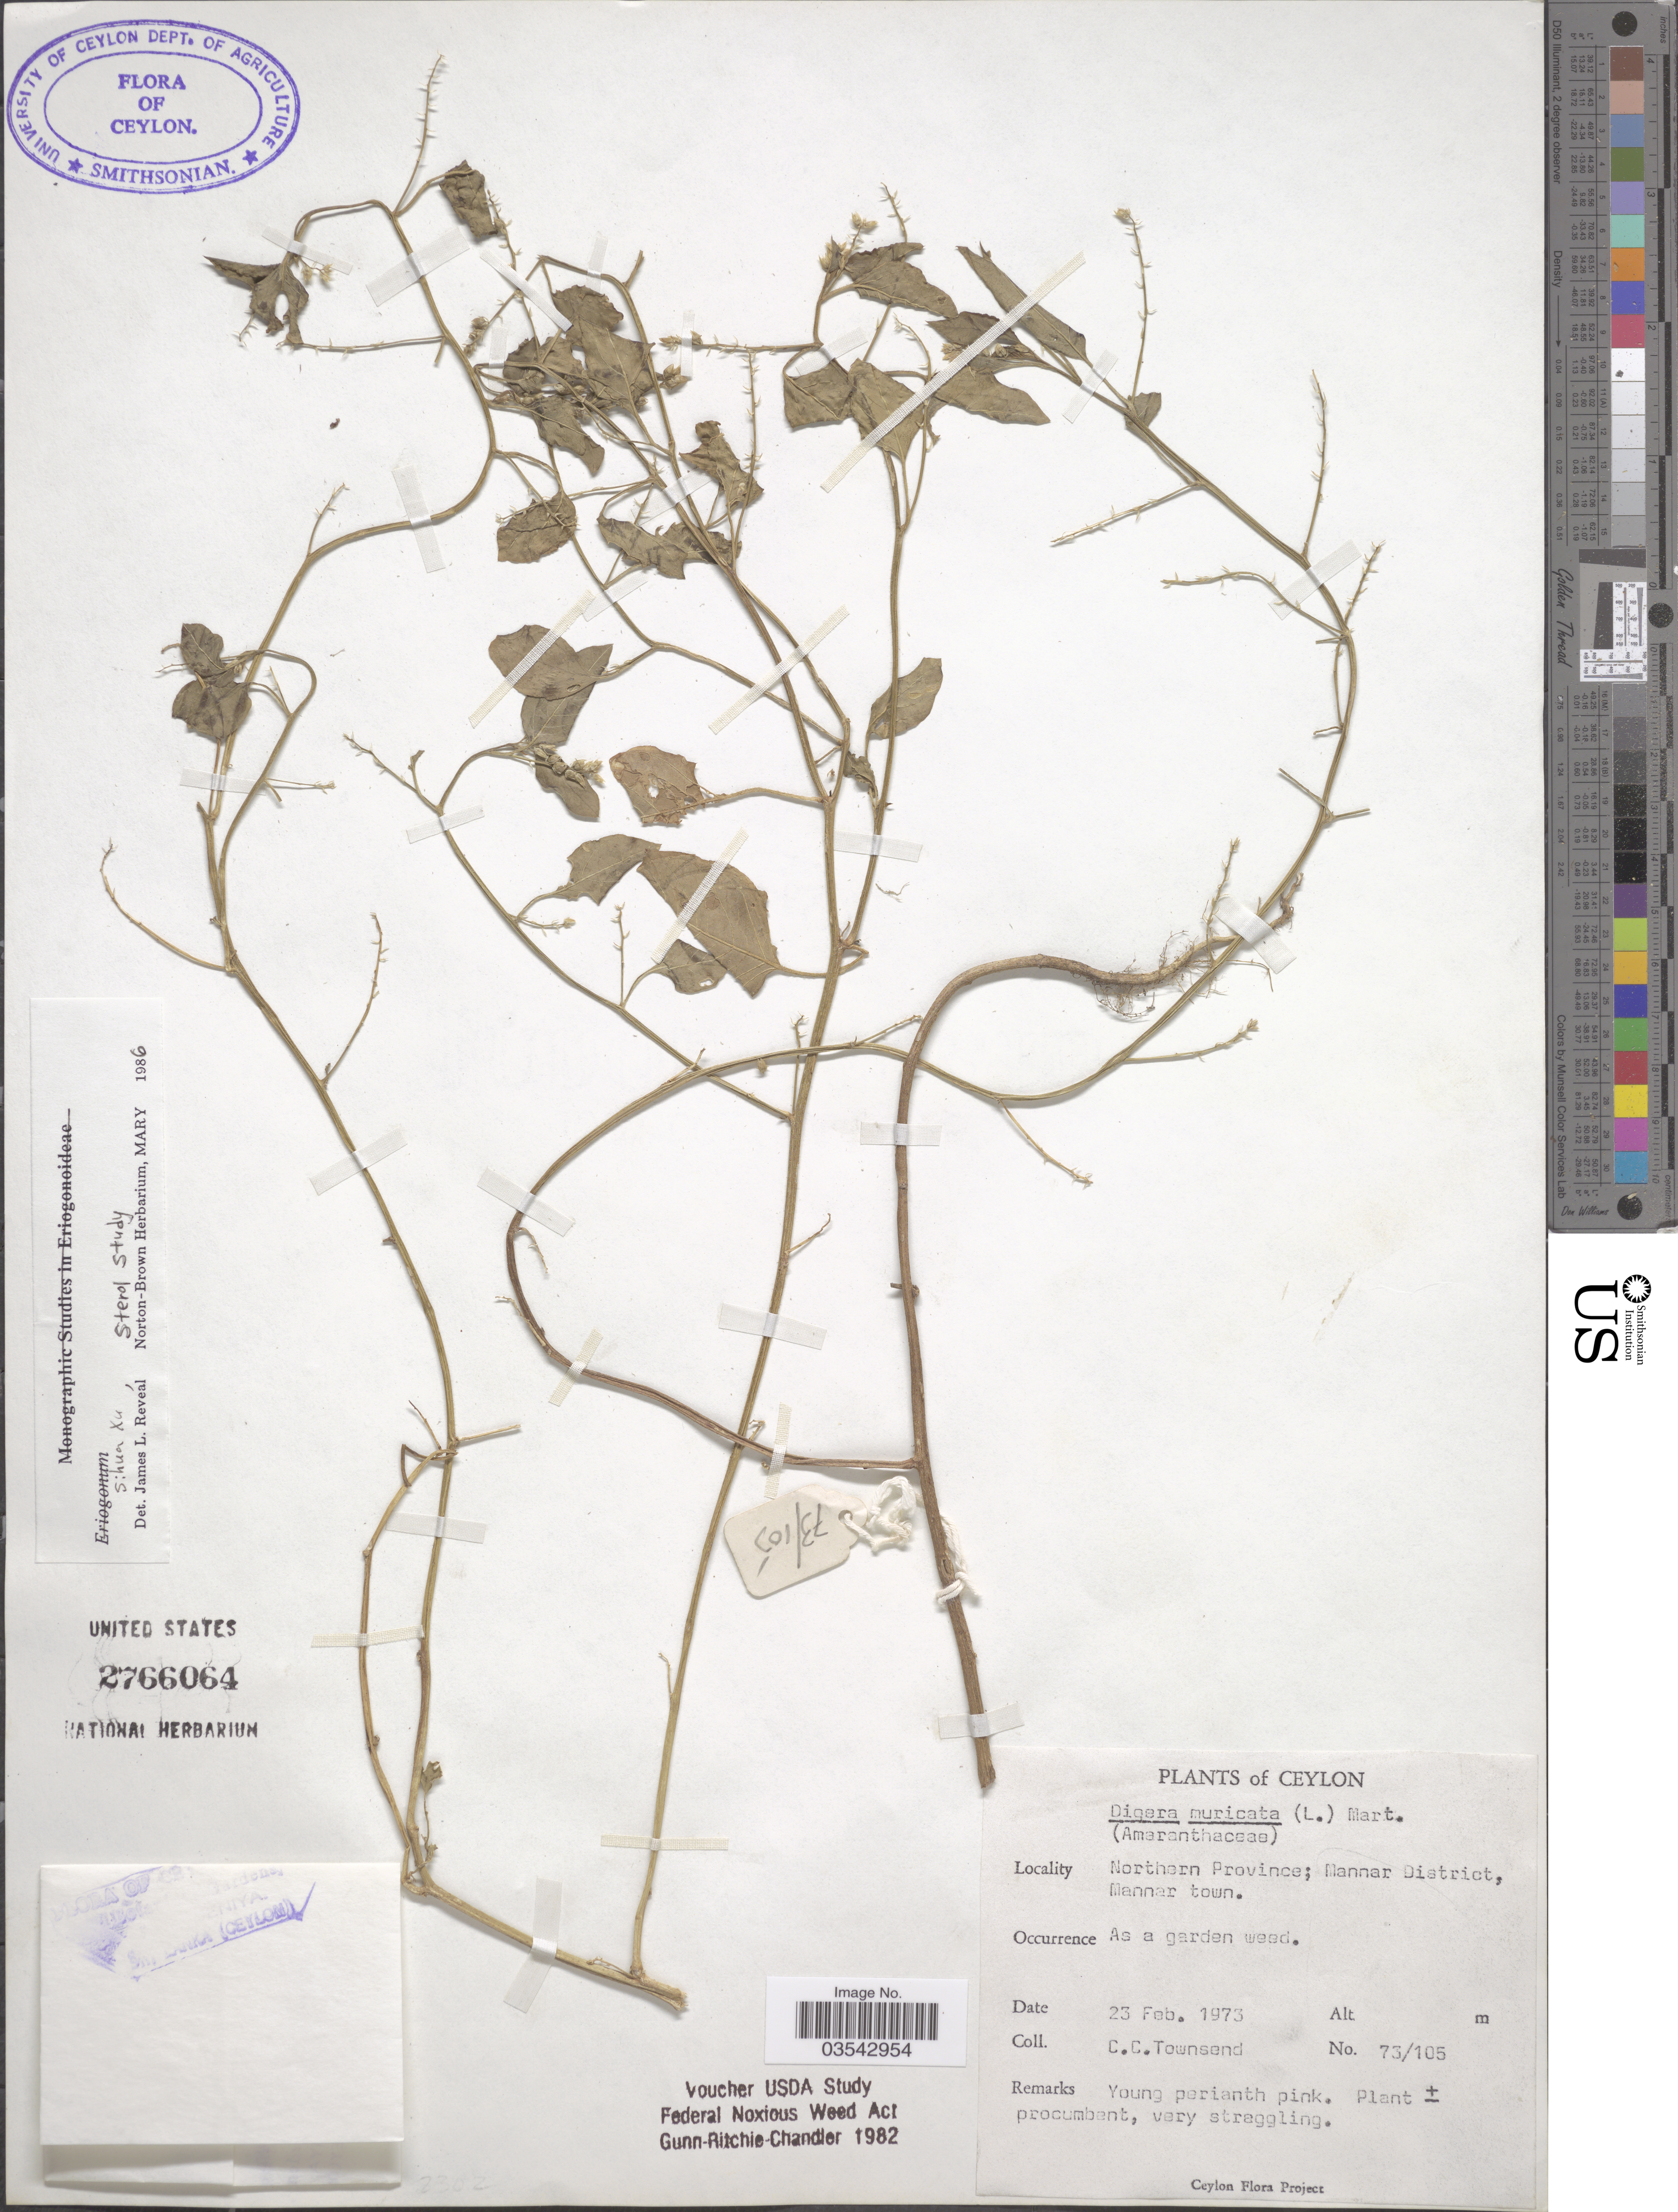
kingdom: Plantae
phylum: Tracheophyta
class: Magnoliopsida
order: Caryophyllales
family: Amaranthaceae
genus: Digera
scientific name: Digera muricata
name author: (L.) Mart.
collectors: C. C. Townsend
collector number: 73/105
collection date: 1973-02-23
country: Sri Lanka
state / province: Northern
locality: Ceylon. Mannar District, Mannar town.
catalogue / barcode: US 2766064